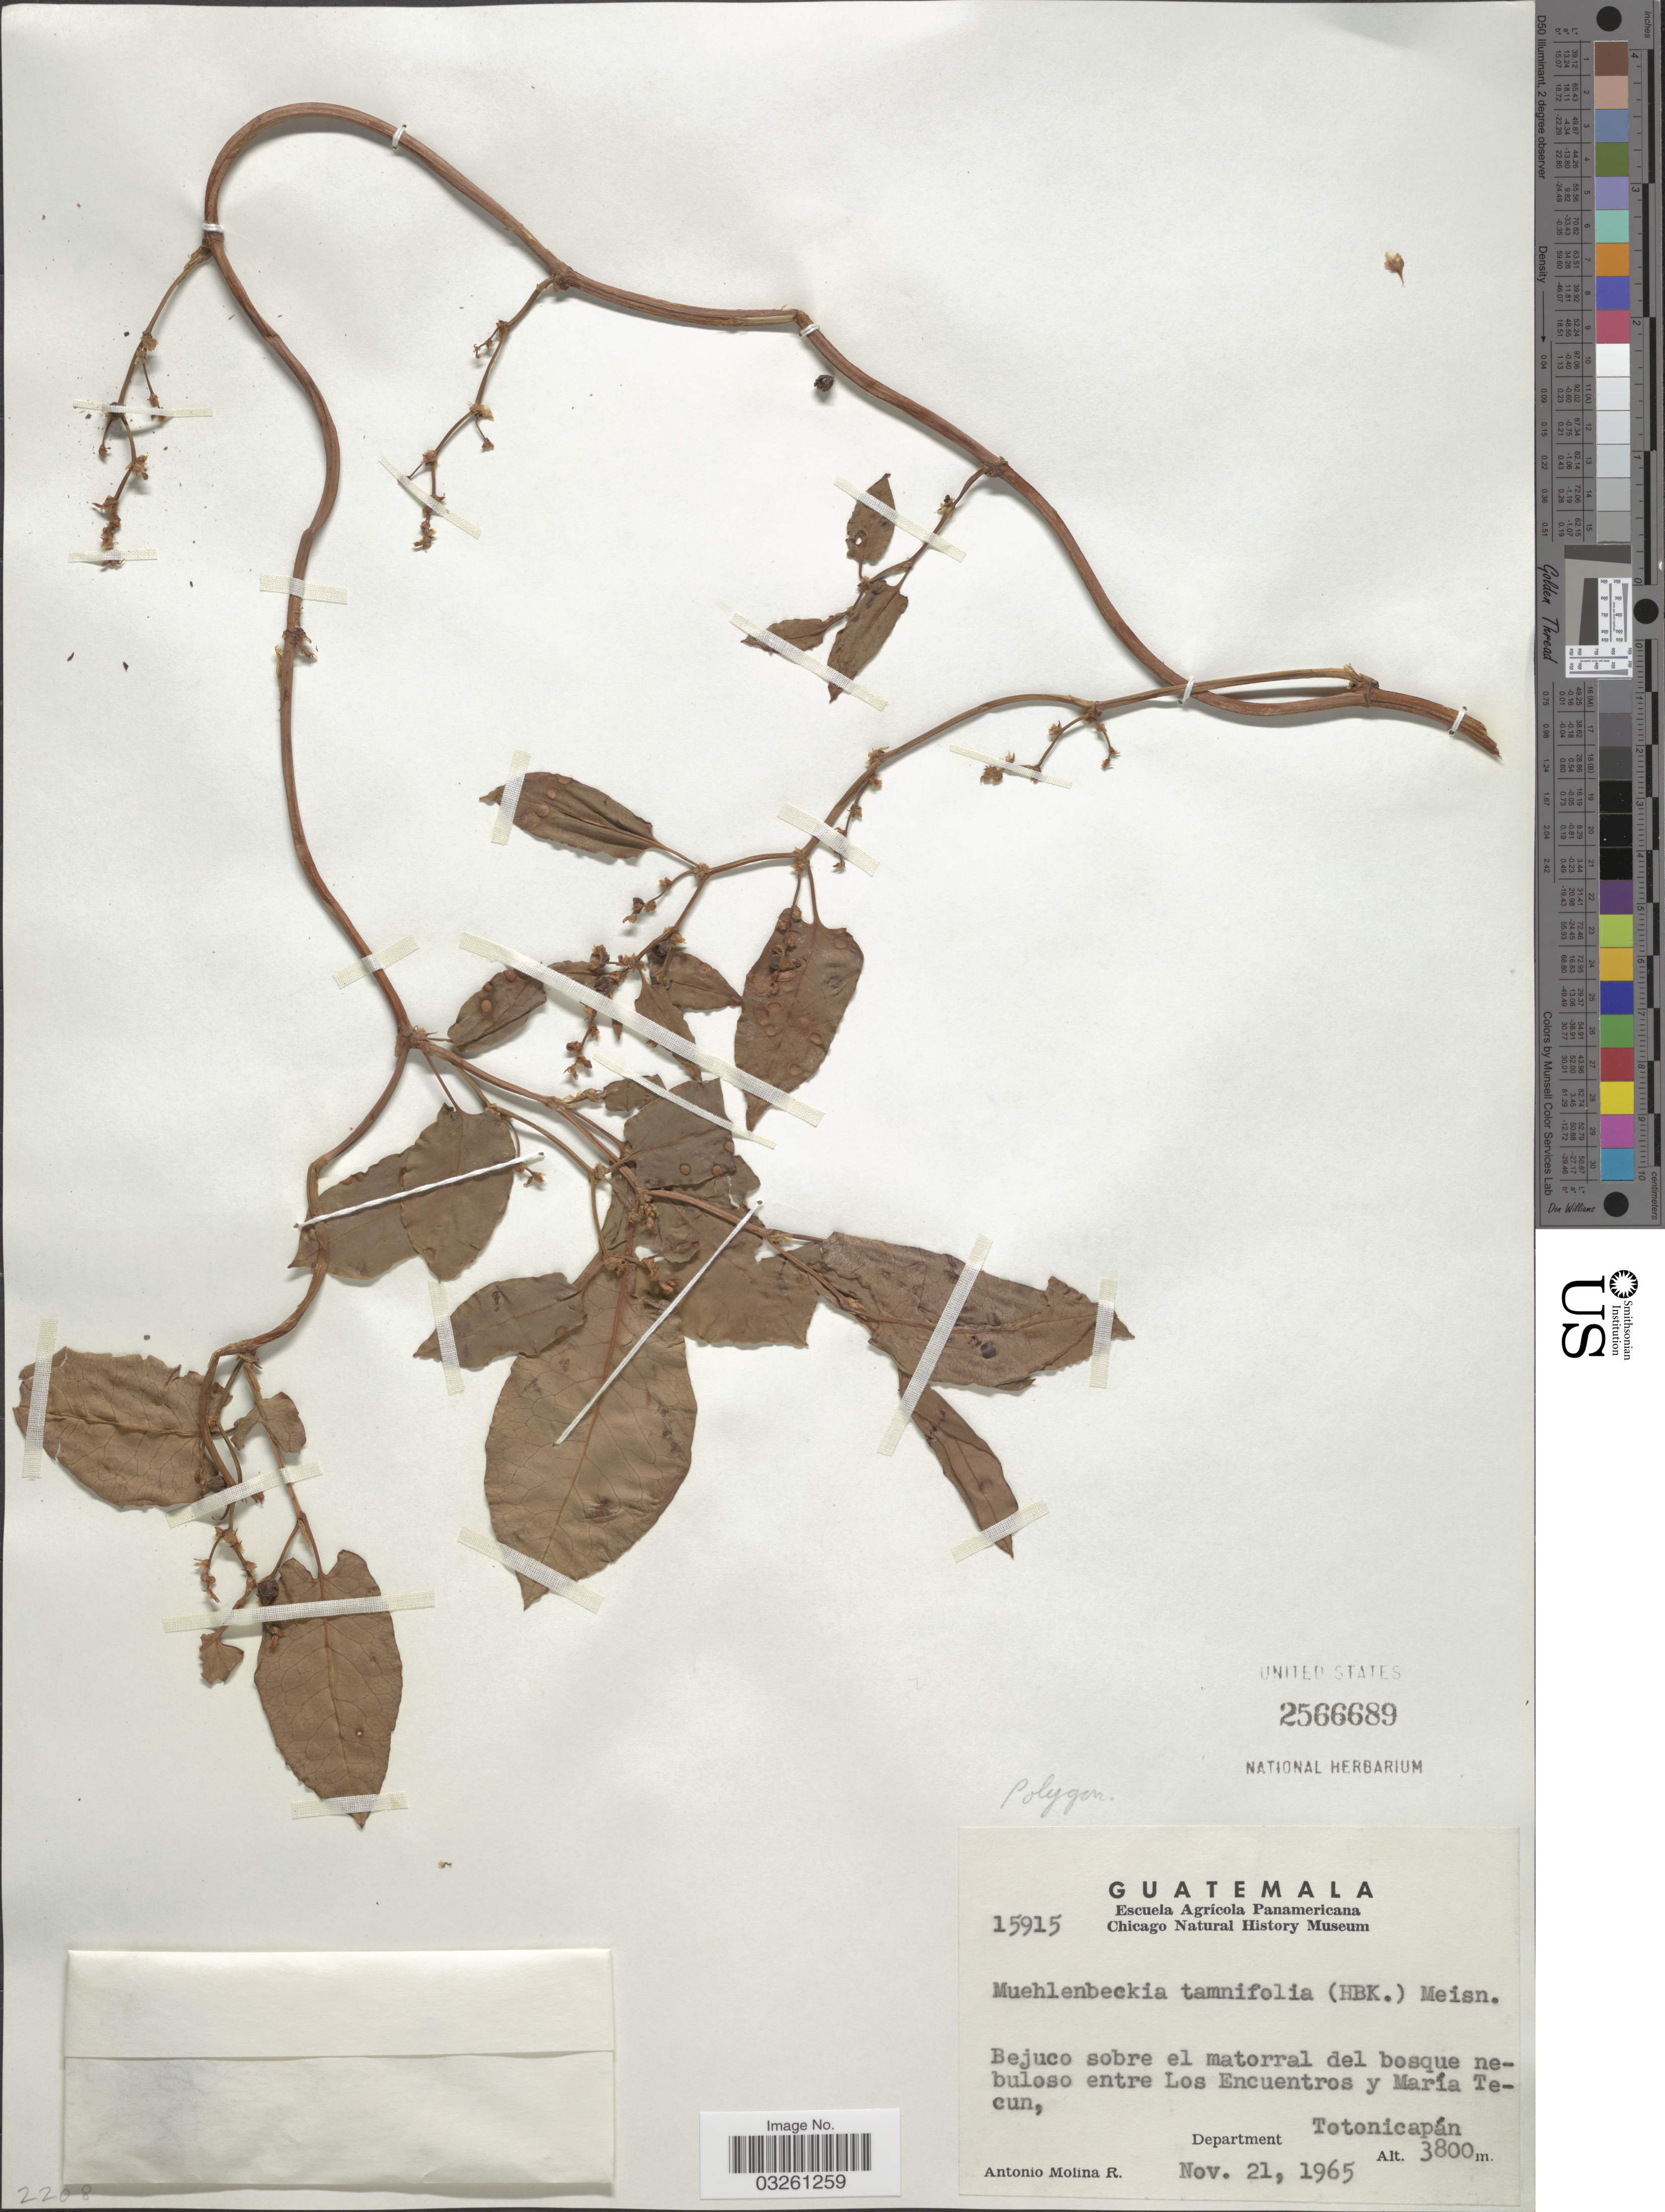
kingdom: Plantae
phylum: Tracheophyta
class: Magnoliopsida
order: Caryophyllales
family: Polygonaceae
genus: Muehlenbeckia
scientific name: Muehlenbeckia tamnifolia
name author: (Kunth) Meisn.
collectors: A. Molina R.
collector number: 15915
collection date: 1965-11-21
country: Guatemala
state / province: Totonicapan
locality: Bejuco sobre el matorral del bosque nebuloso entre Los Encuentros y María Tecun, Department Totonicapán.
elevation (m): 3800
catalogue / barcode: US 2566689